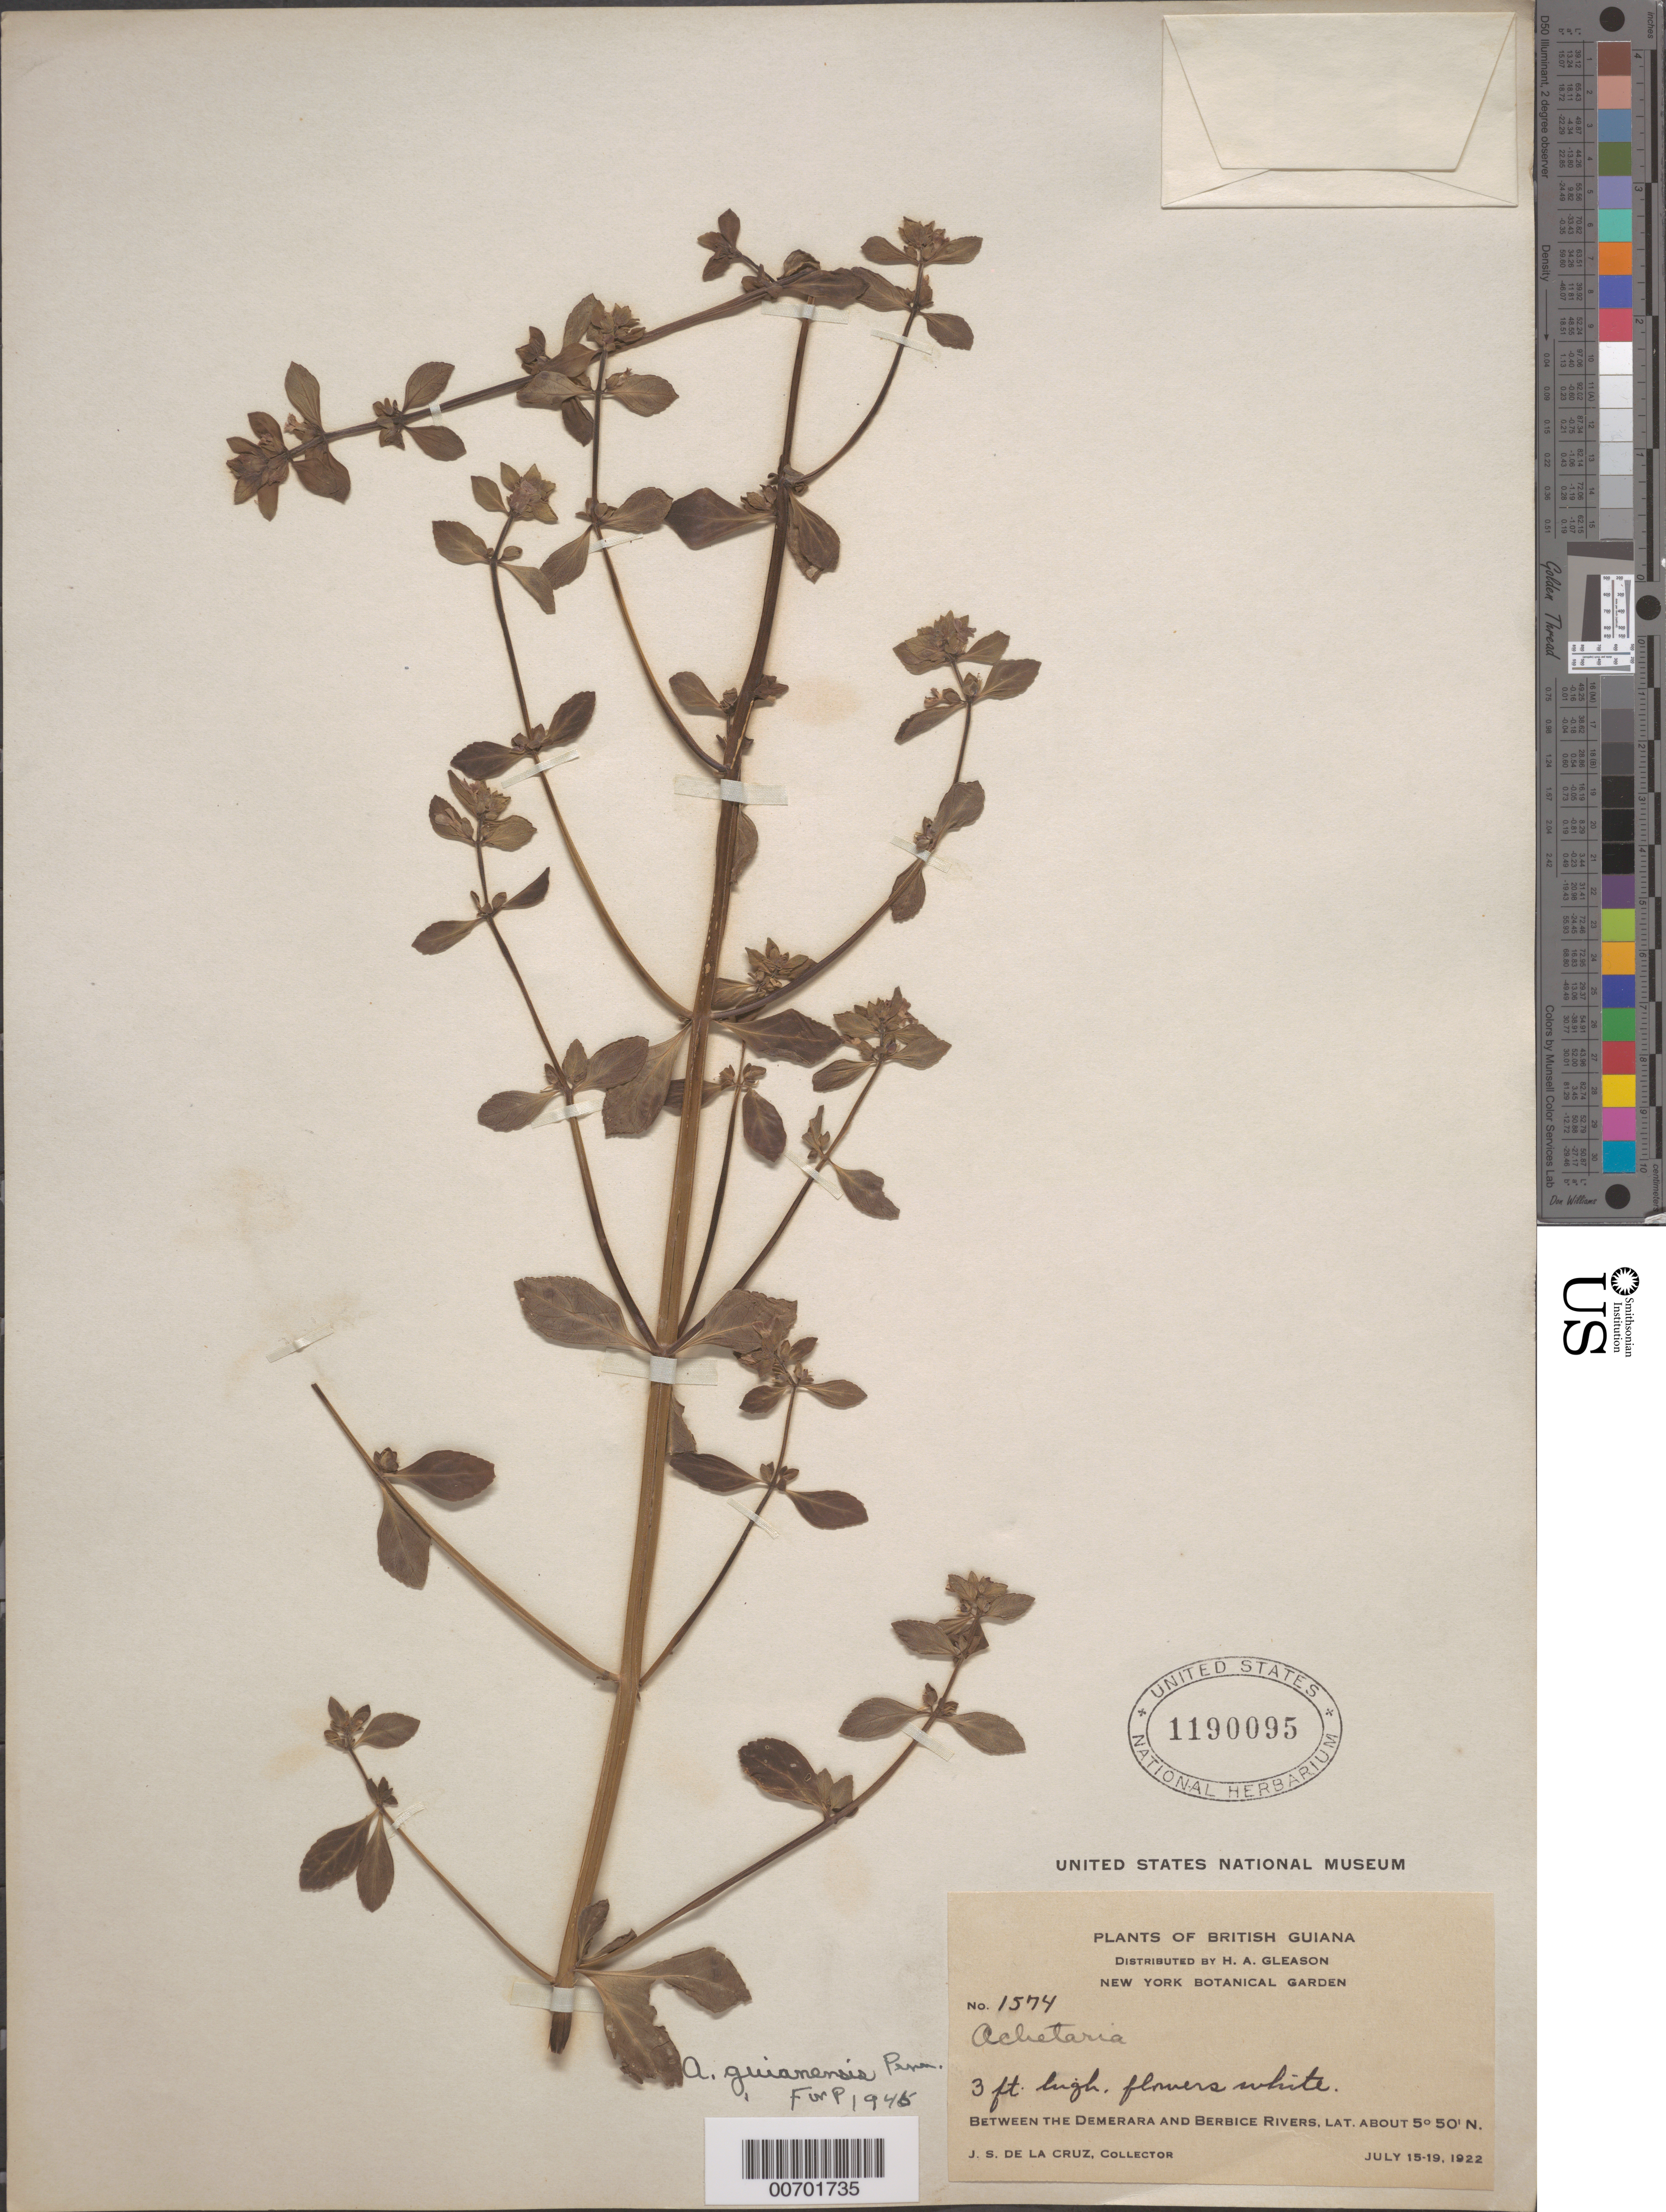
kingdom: Plantae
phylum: Tracheophyta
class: Magnoliopsida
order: Lamiales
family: Plantaginaceae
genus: Matourea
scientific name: Matourea scutellarioides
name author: (Benth.) Colletta & V.C. Souza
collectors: J. S. de la Cruz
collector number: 1574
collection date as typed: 15-Jul-22 to 19-Jul-22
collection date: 1922-07-15/1922-07-19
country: Guyana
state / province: U. Demerara-Berbice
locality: Demerara River to the Berbice River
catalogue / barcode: US 1190095